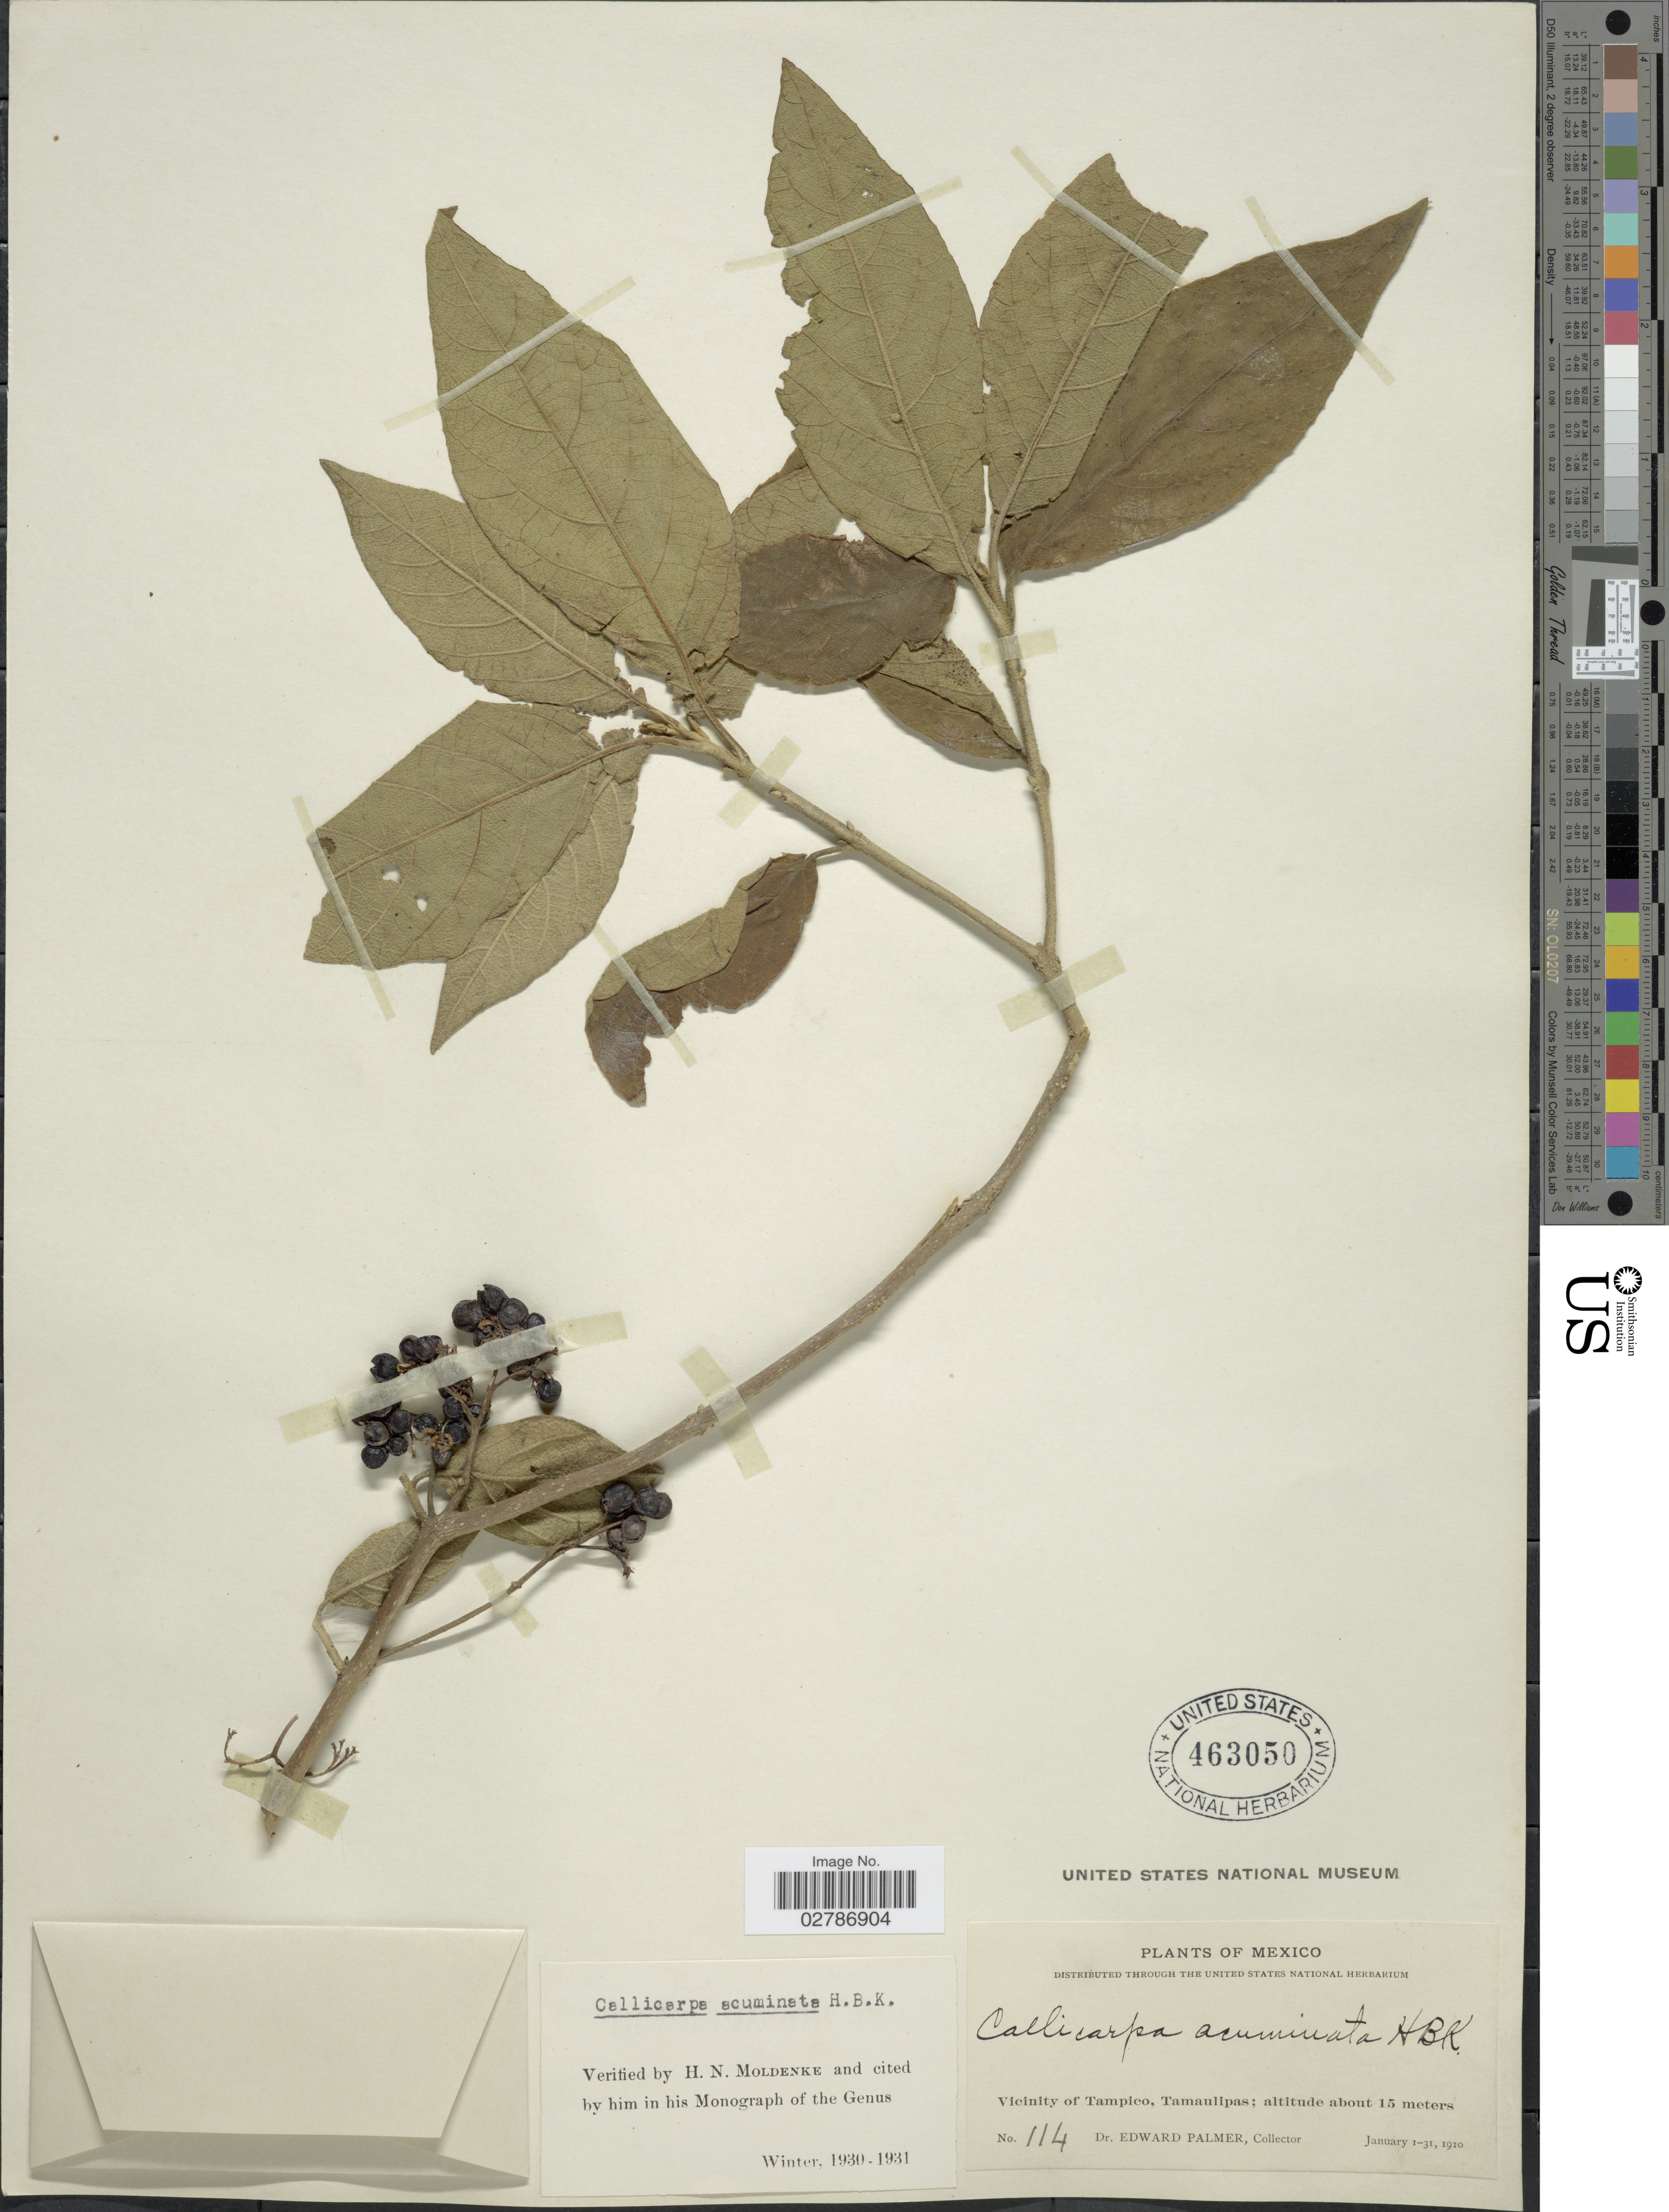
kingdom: Plantae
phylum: Tracheophyta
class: Magnoliopsida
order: Lamiales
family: Lamiaceae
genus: Callicarpa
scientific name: Callicarpa acuminata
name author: Kunth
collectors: E. Palmer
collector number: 114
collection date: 1910-01-01/1910-01-31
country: Mexico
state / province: Tamaulipas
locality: Vicinity of Tampico.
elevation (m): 15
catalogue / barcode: US 463050